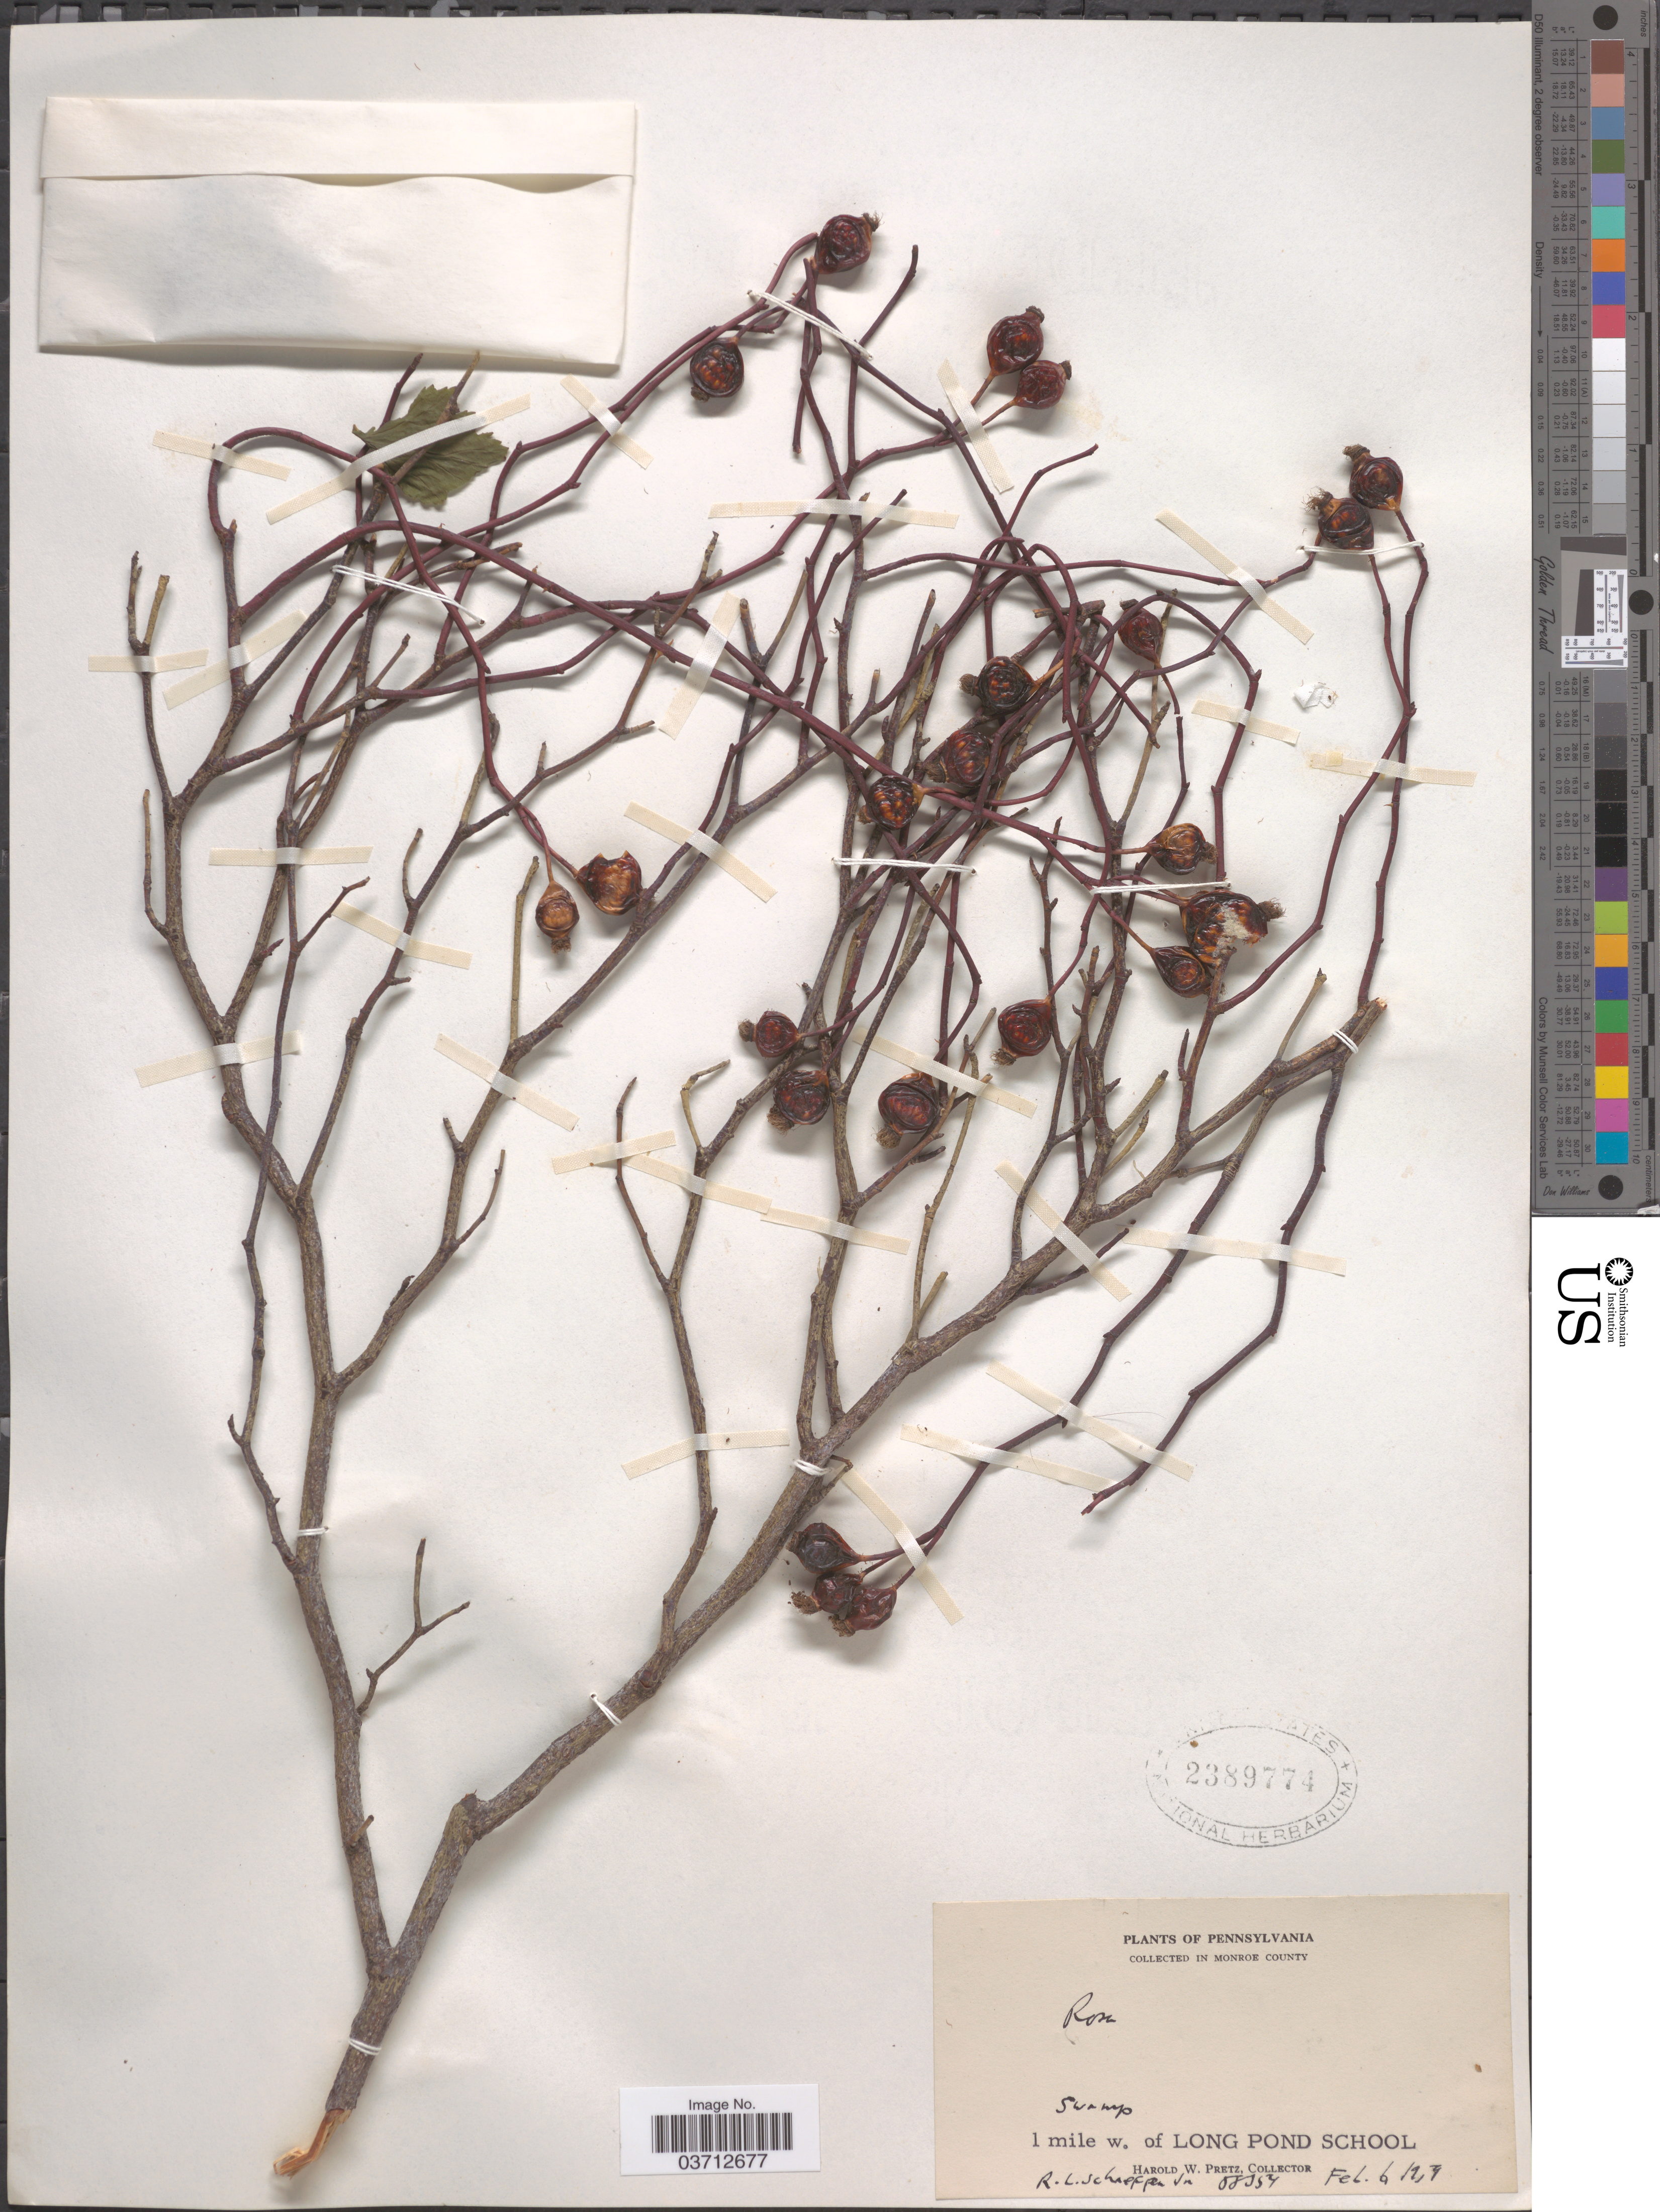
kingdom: Plantae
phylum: Tracheophyta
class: Magnoliopsida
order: Rosales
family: Rosaceae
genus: Rosa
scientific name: Rosa sp.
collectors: H. W. Pretz & R. L. Schaeffer Jr.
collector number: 88354*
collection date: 1959-02-06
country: United States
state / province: Pennsylvania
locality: Monroe County. 1 mile w. of Long Pond School.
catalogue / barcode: US 2389774